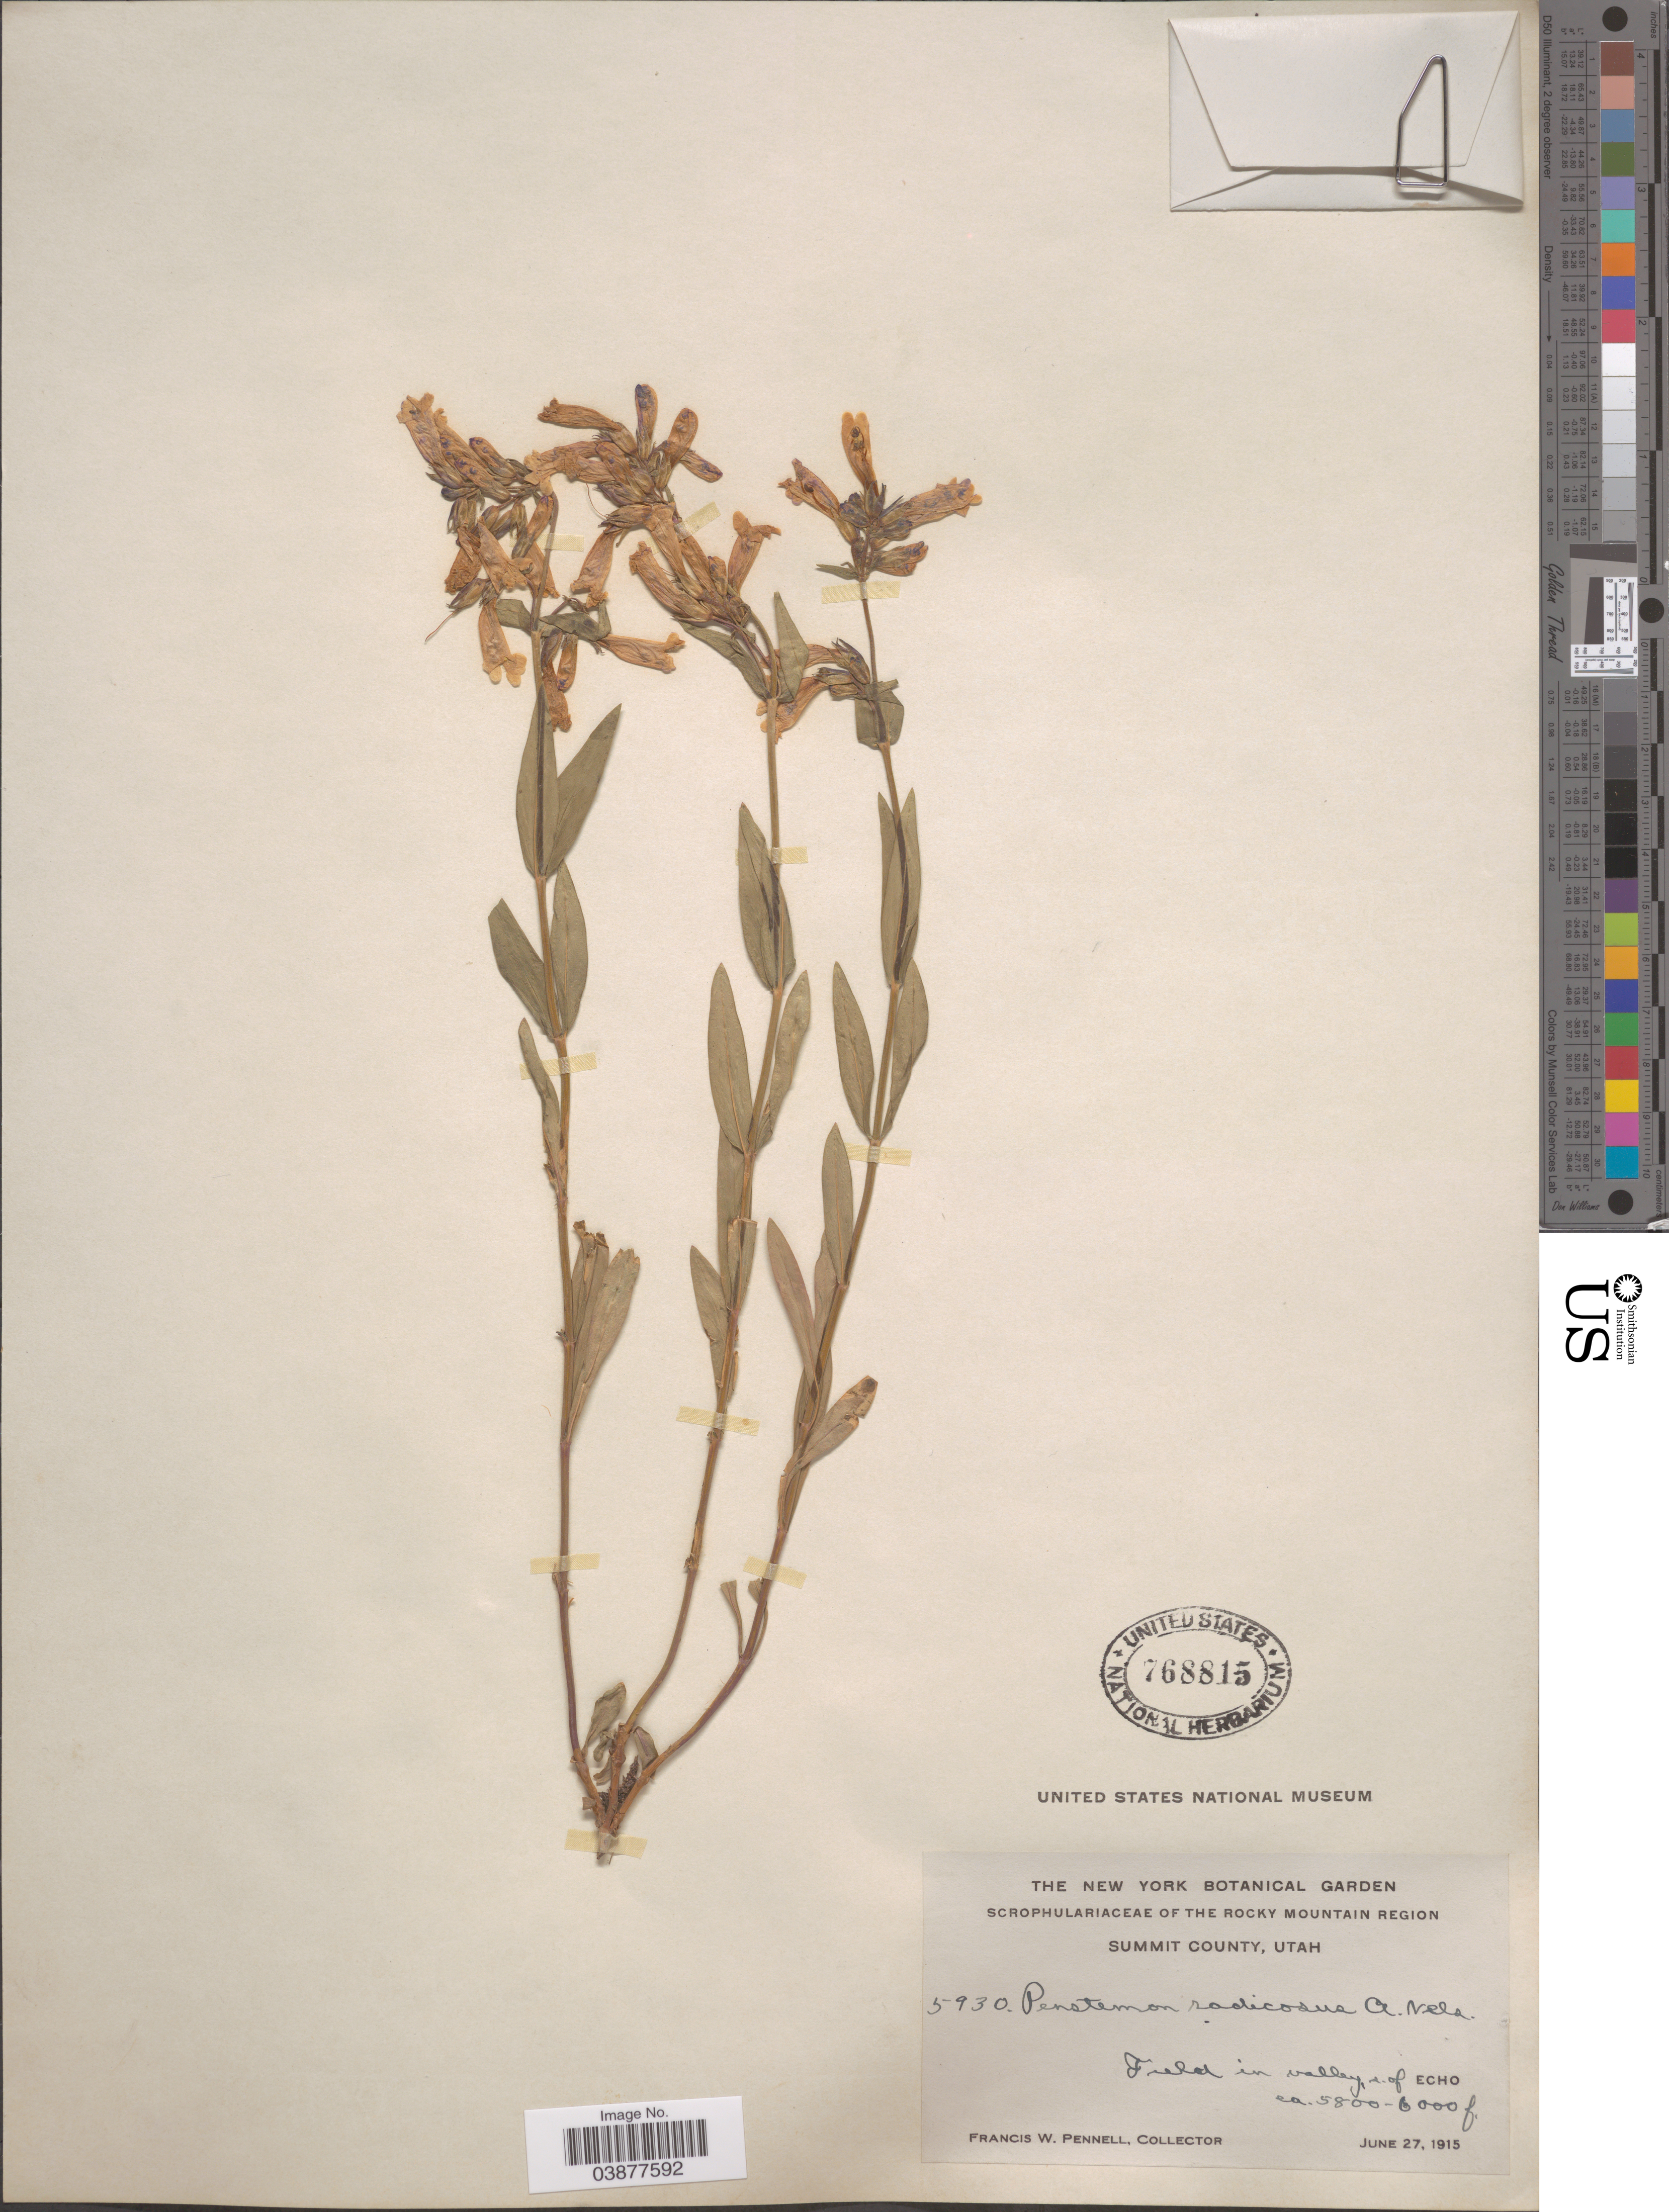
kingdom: Plantae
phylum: Tracheophyta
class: Magnoliopsida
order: Lamiales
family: Plantaginaceae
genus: Penstemon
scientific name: Penstemon radicosus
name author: A. Nelson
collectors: F. W. Pennell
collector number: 5930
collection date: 1915-06-27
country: United States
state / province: Utah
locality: Summit County. Field in valley, s. of Echo.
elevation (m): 1768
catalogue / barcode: US 768815